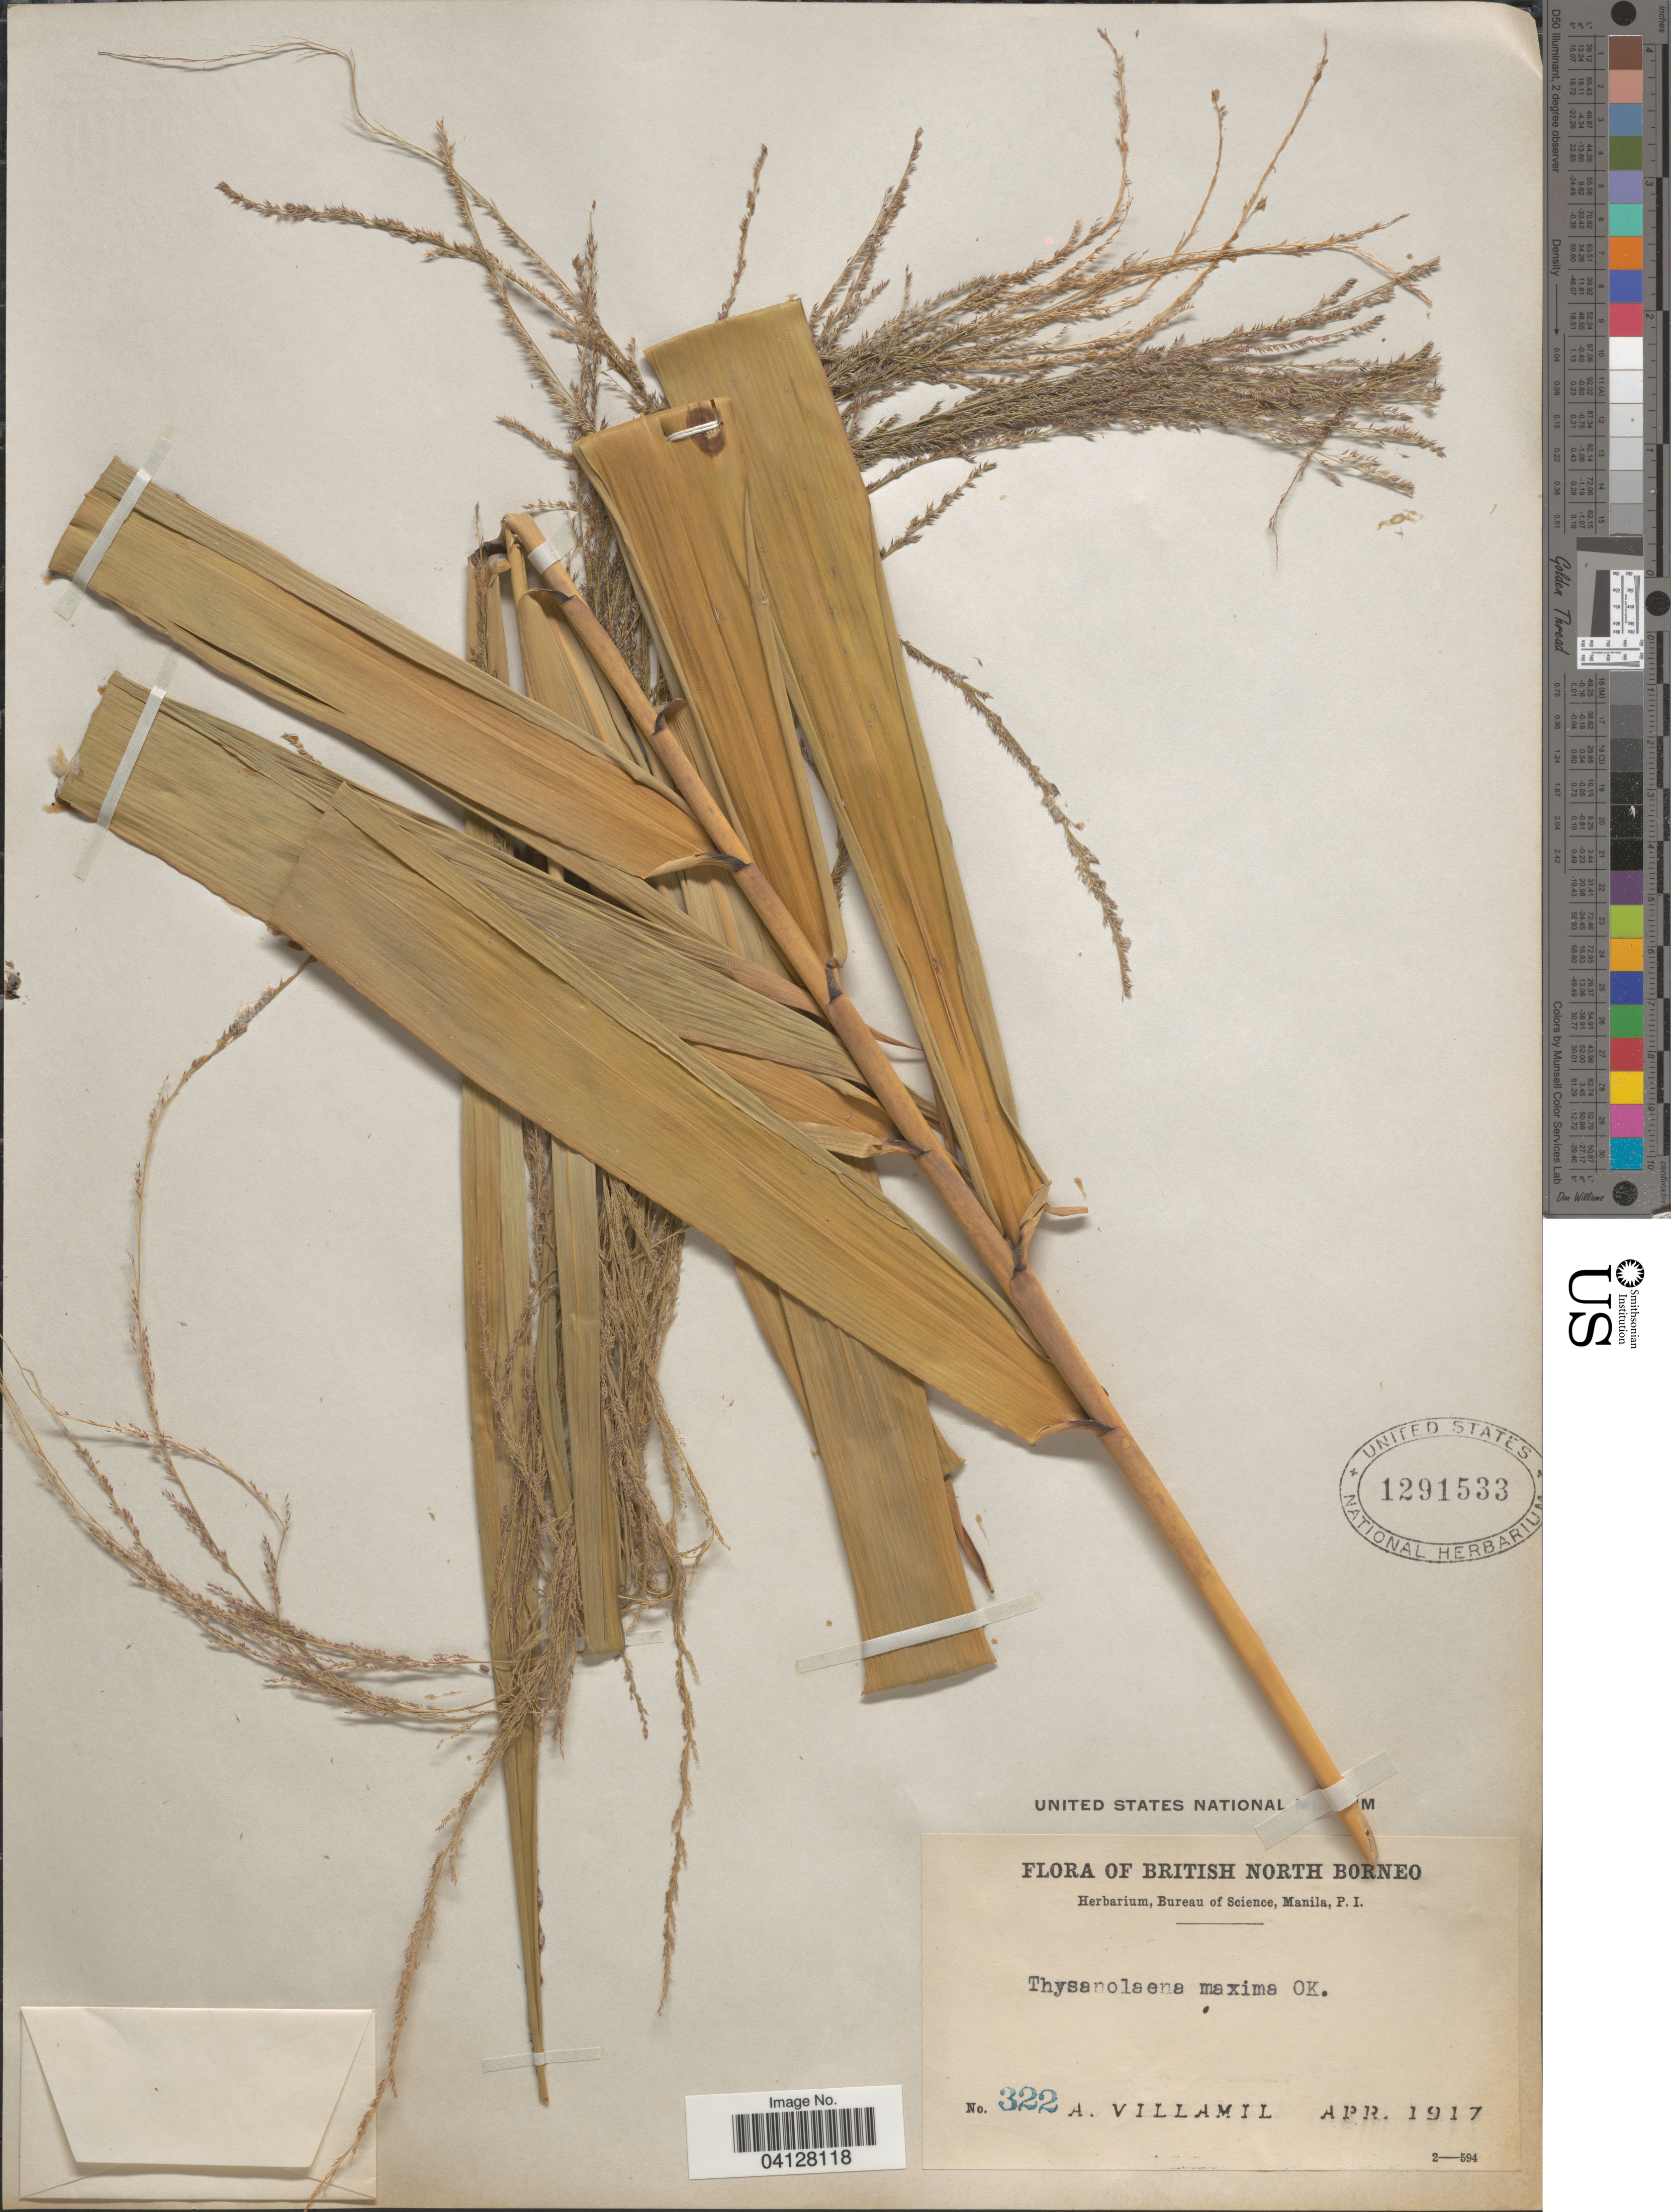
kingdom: Plantae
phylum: Tracheophyta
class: Liliopsida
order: Poales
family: Poaceae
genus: Thysanolaena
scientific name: Thysanolaena maxima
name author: (Roxb.) Kuntze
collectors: A. Villamil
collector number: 322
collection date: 1917-04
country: Malaysia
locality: British North Borneo.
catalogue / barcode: US 1291533